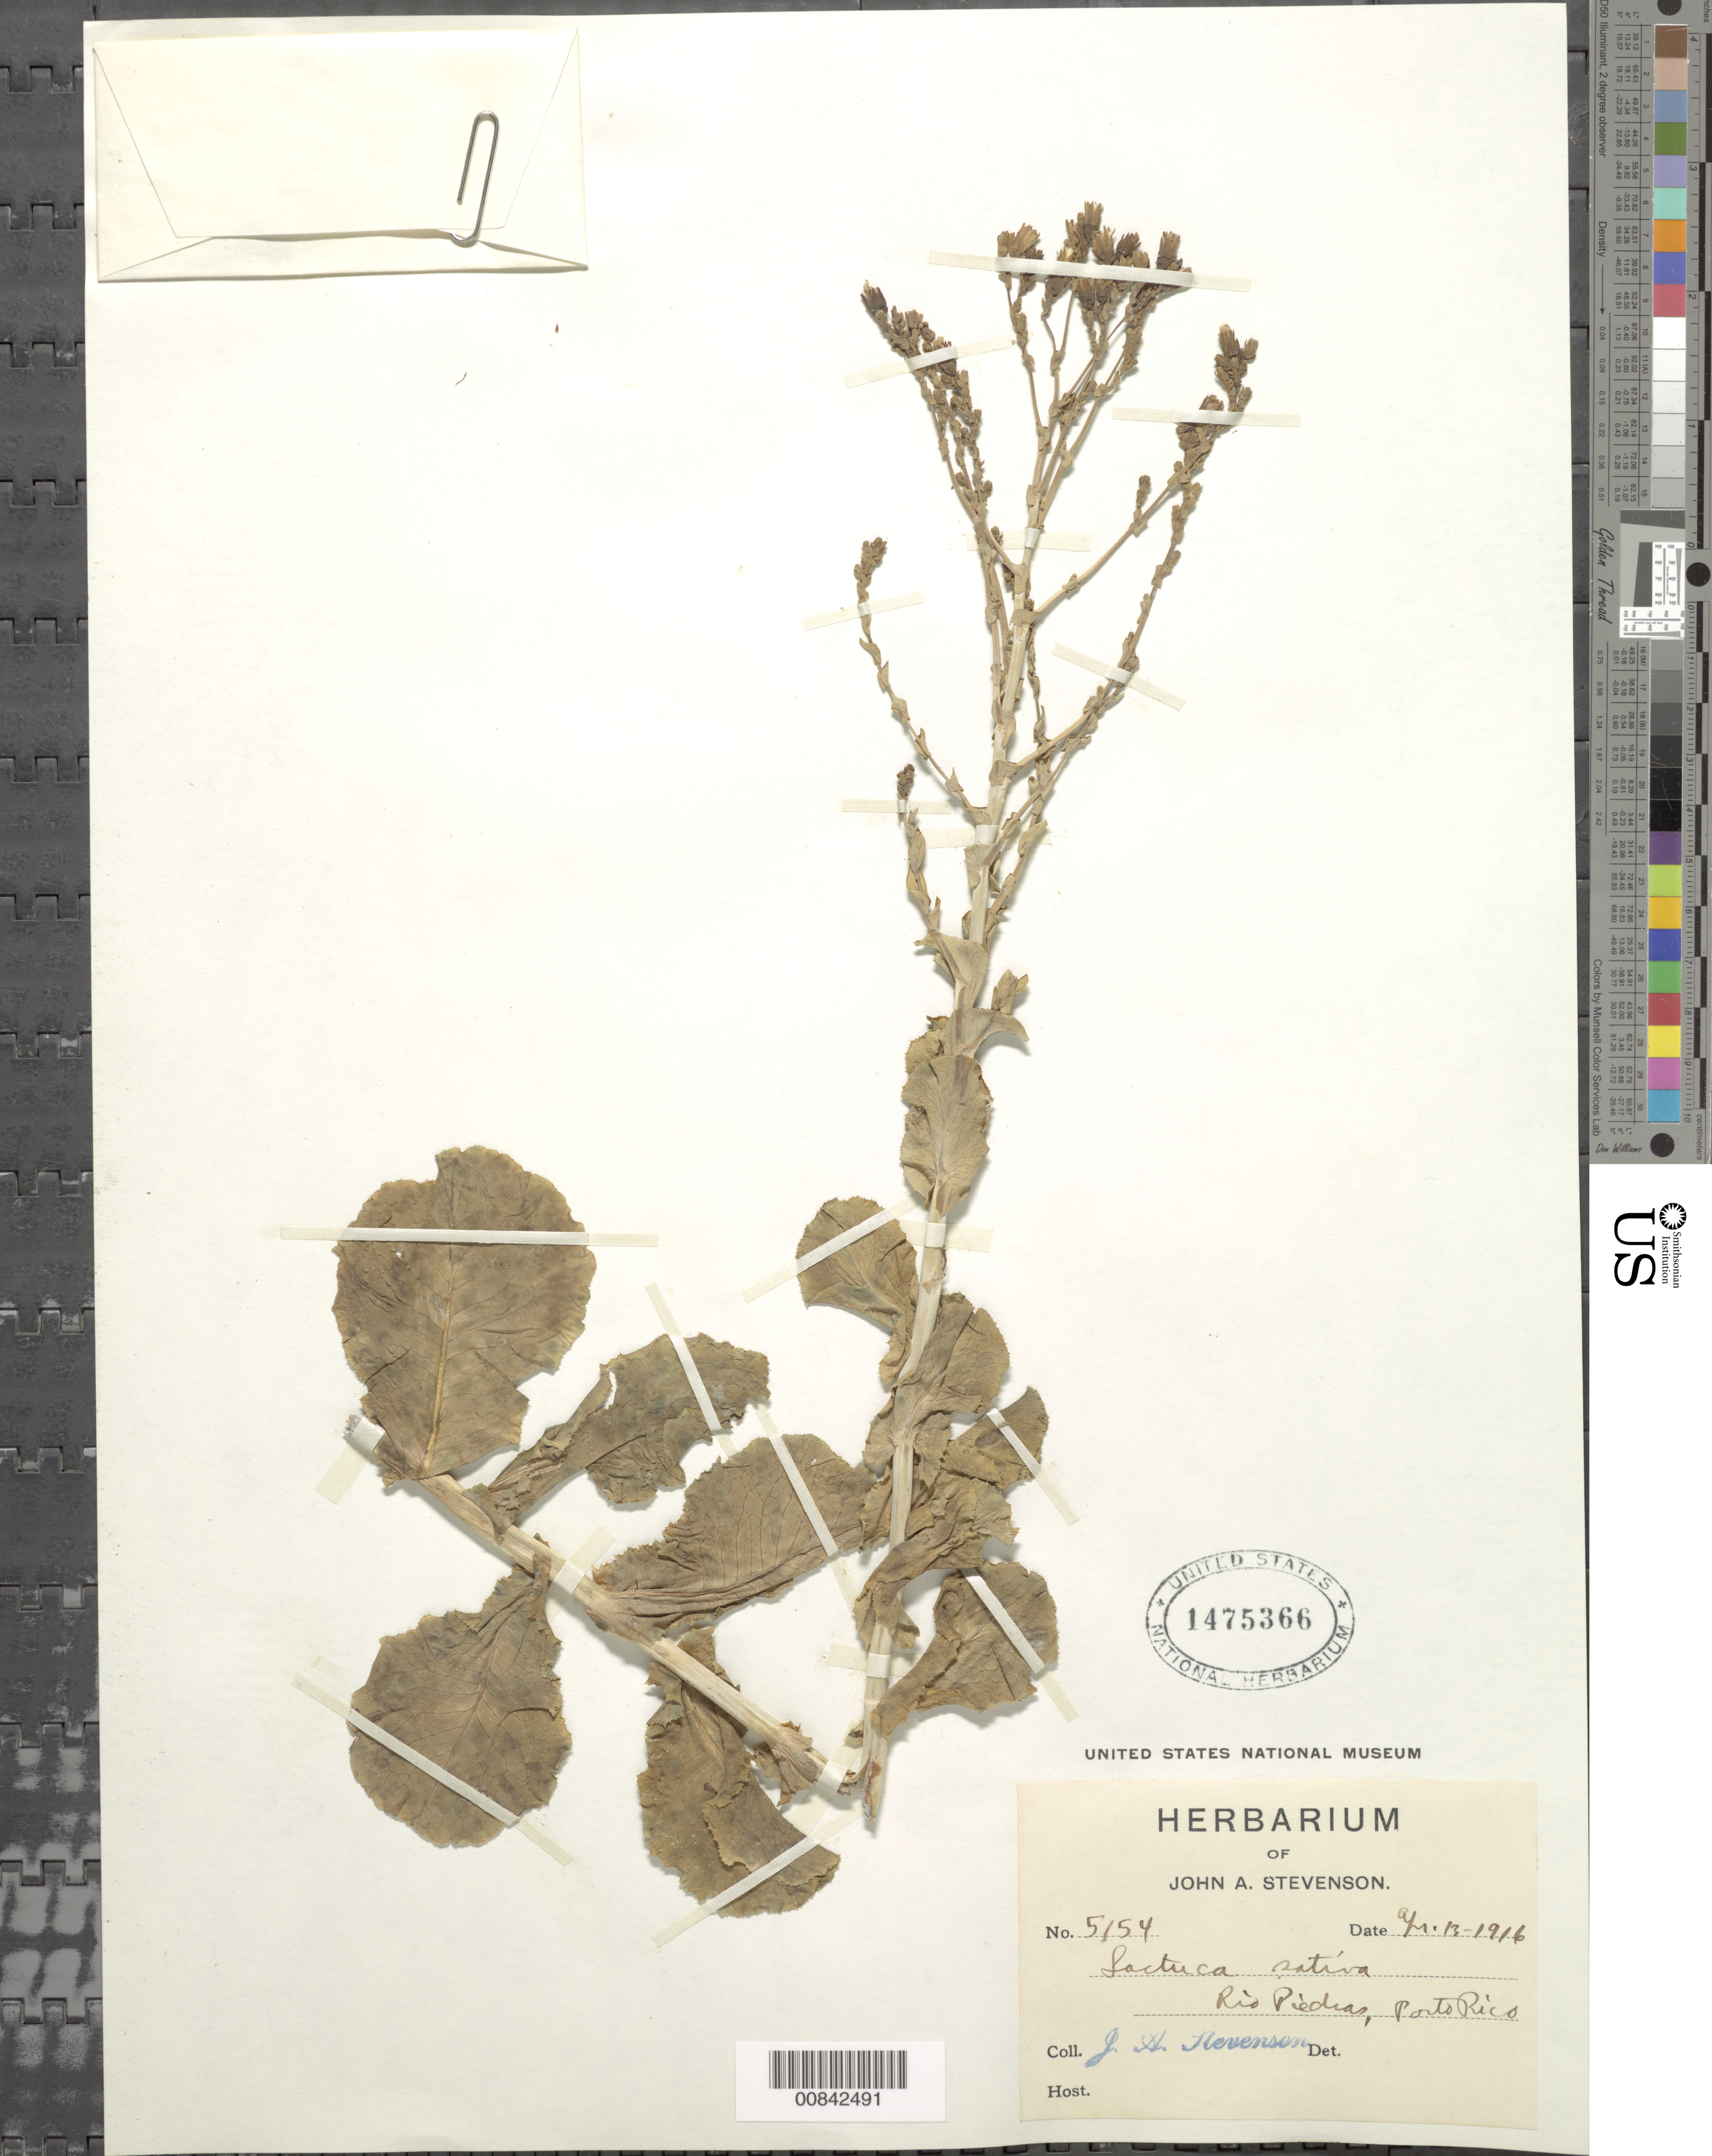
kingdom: Plantae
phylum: Tracheophyta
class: Magnoliopsida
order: Asterales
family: Asteraceae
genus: Lactuca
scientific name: Lactuca sativa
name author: L.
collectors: J. Stevenson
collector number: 5154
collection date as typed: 13 Apr 1916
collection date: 1916-04-13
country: Puerto Rico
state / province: San Juan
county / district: Río Piedras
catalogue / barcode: US 1475366